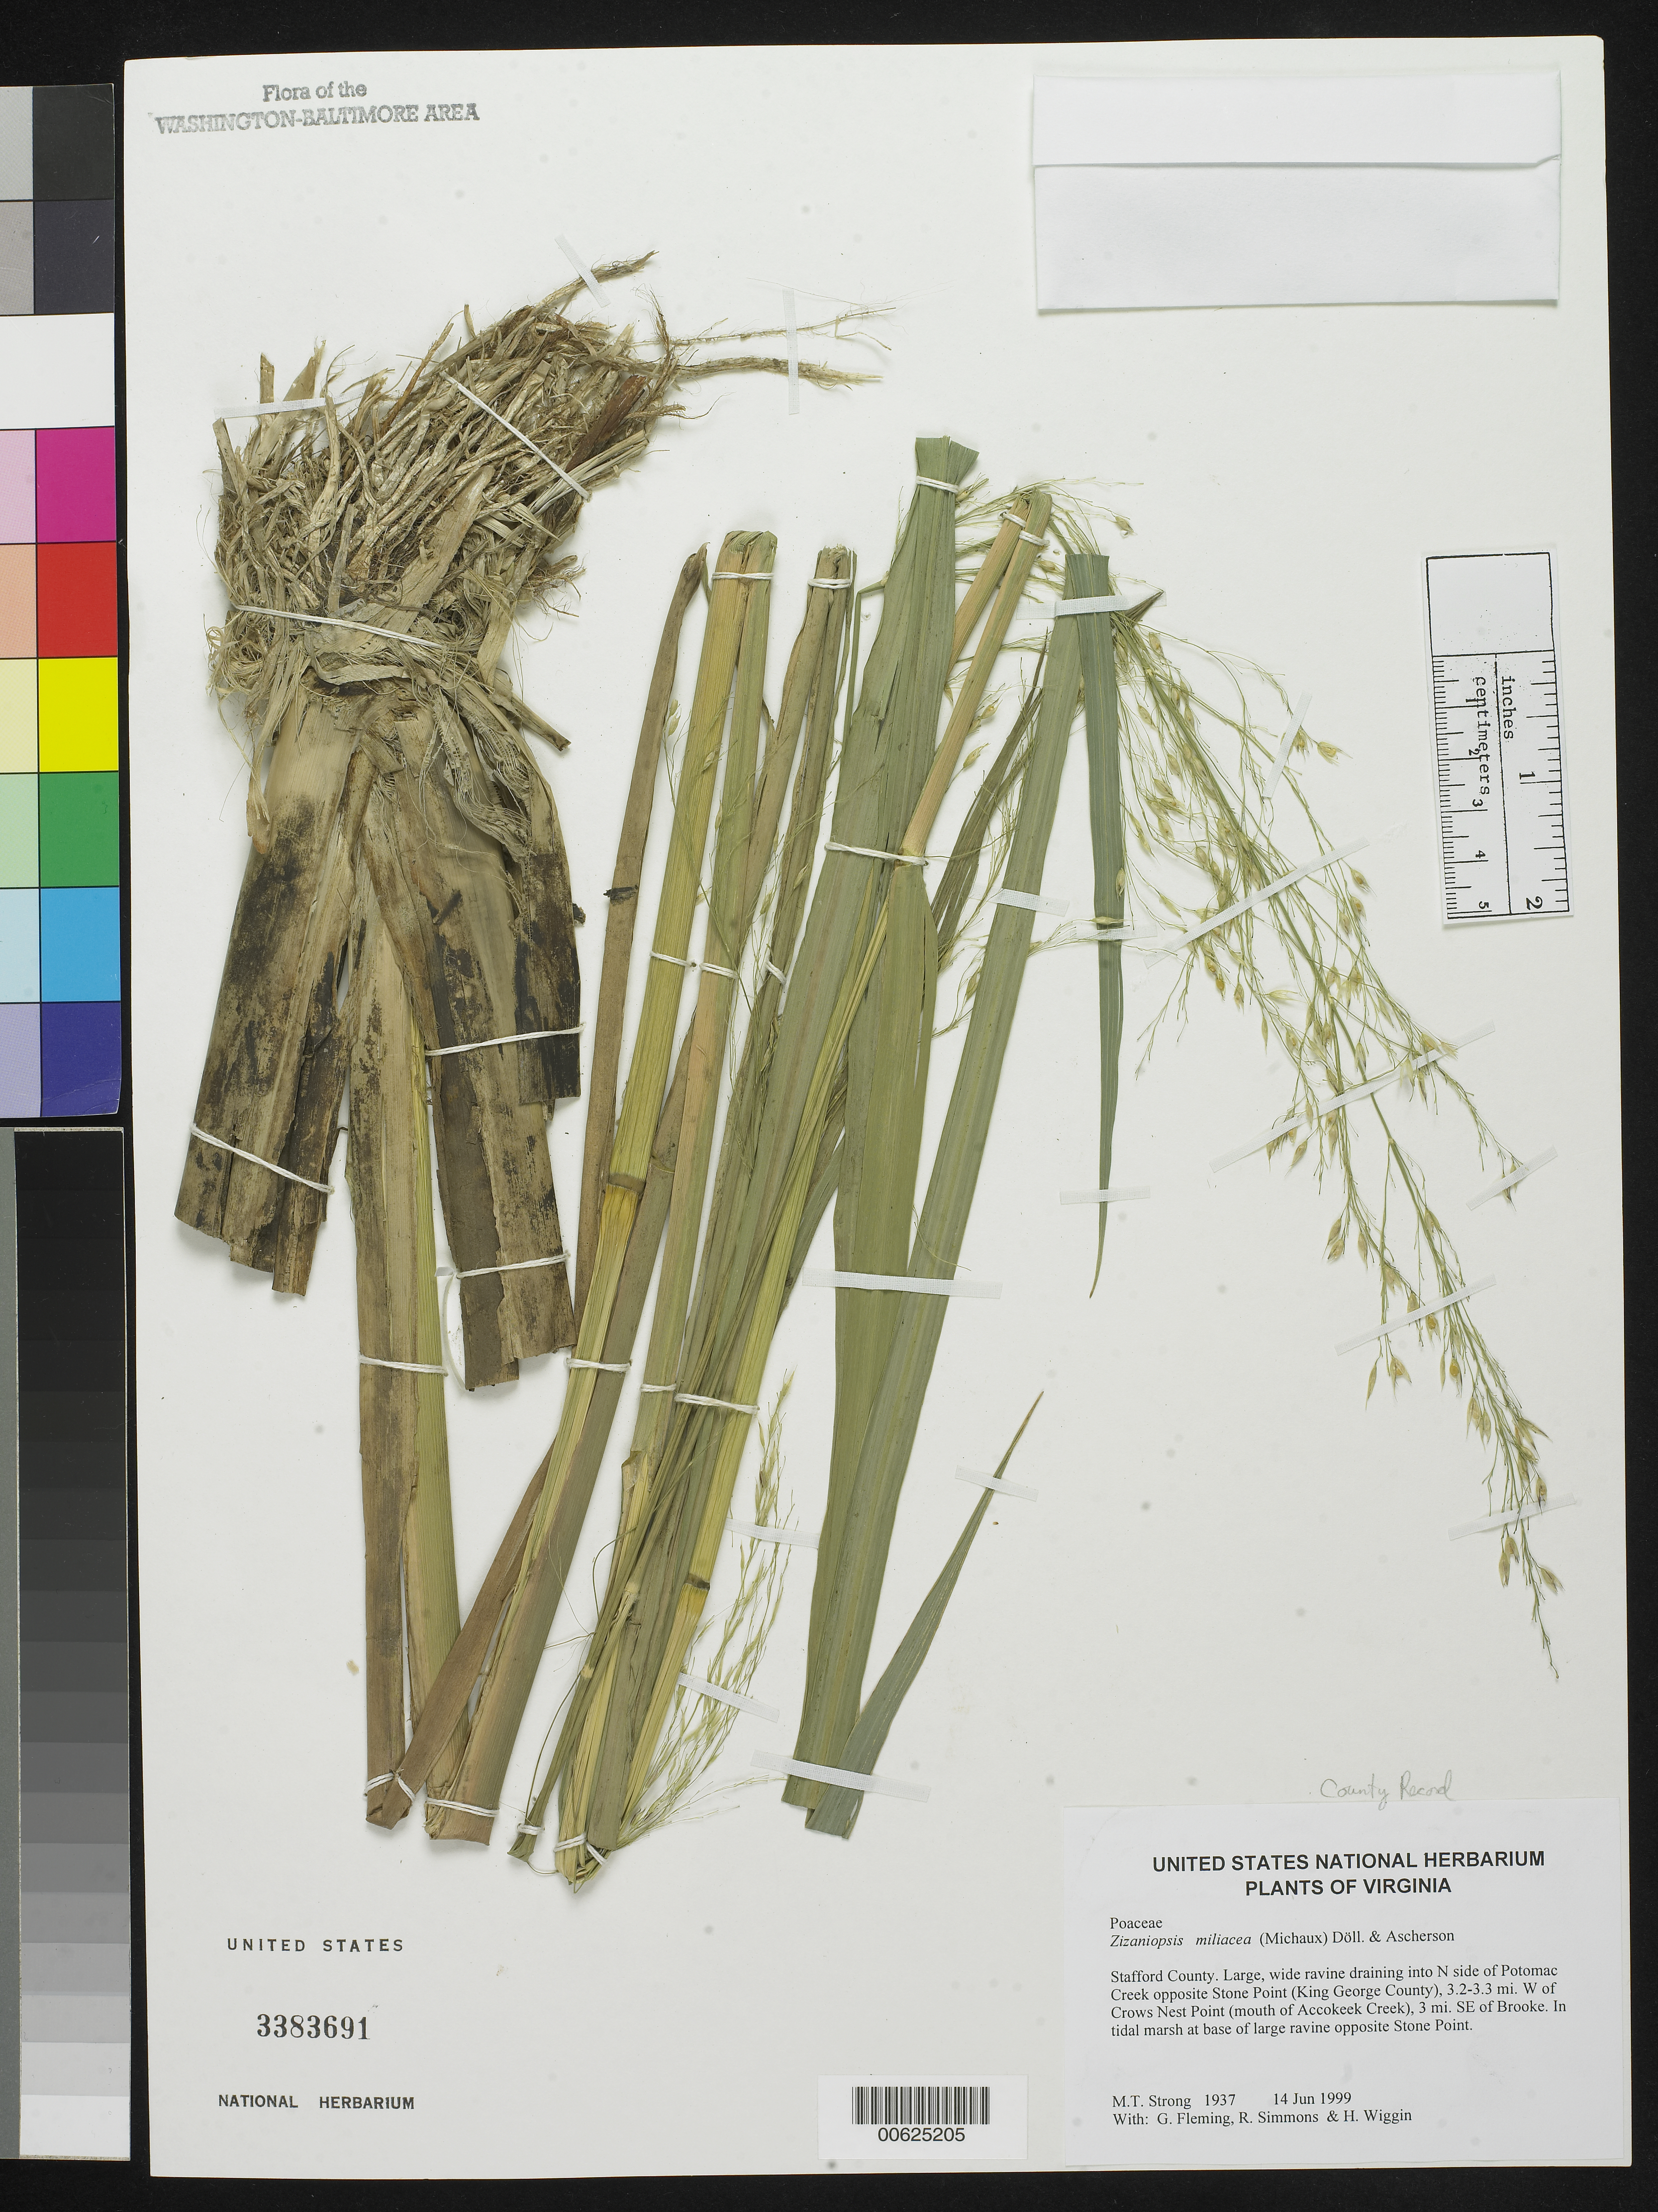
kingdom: Plantae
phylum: Tracheophyta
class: Liliopsida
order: Poales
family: Poaceae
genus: Zizaniopsis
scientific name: Zizaniopsis miliacea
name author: (Michx.) Döll & Asch.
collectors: M. T. Strong, G. Fleming, R. Simmons & H. Wiggins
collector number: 1937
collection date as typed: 14 Jun 1999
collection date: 1999-06-14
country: United States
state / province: Virginia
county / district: Stafford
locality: Large, wide ravine draining into N side of Potomac Creek opposite Stone Point (King George County), 3.2-3.3 mi. W of Crows Nest Point (mouth of Accokeek Creek), 3 mi. SE of Brooke.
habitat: In tidal marsh at base of large ravine opposite Stone Point.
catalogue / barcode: US 3383691